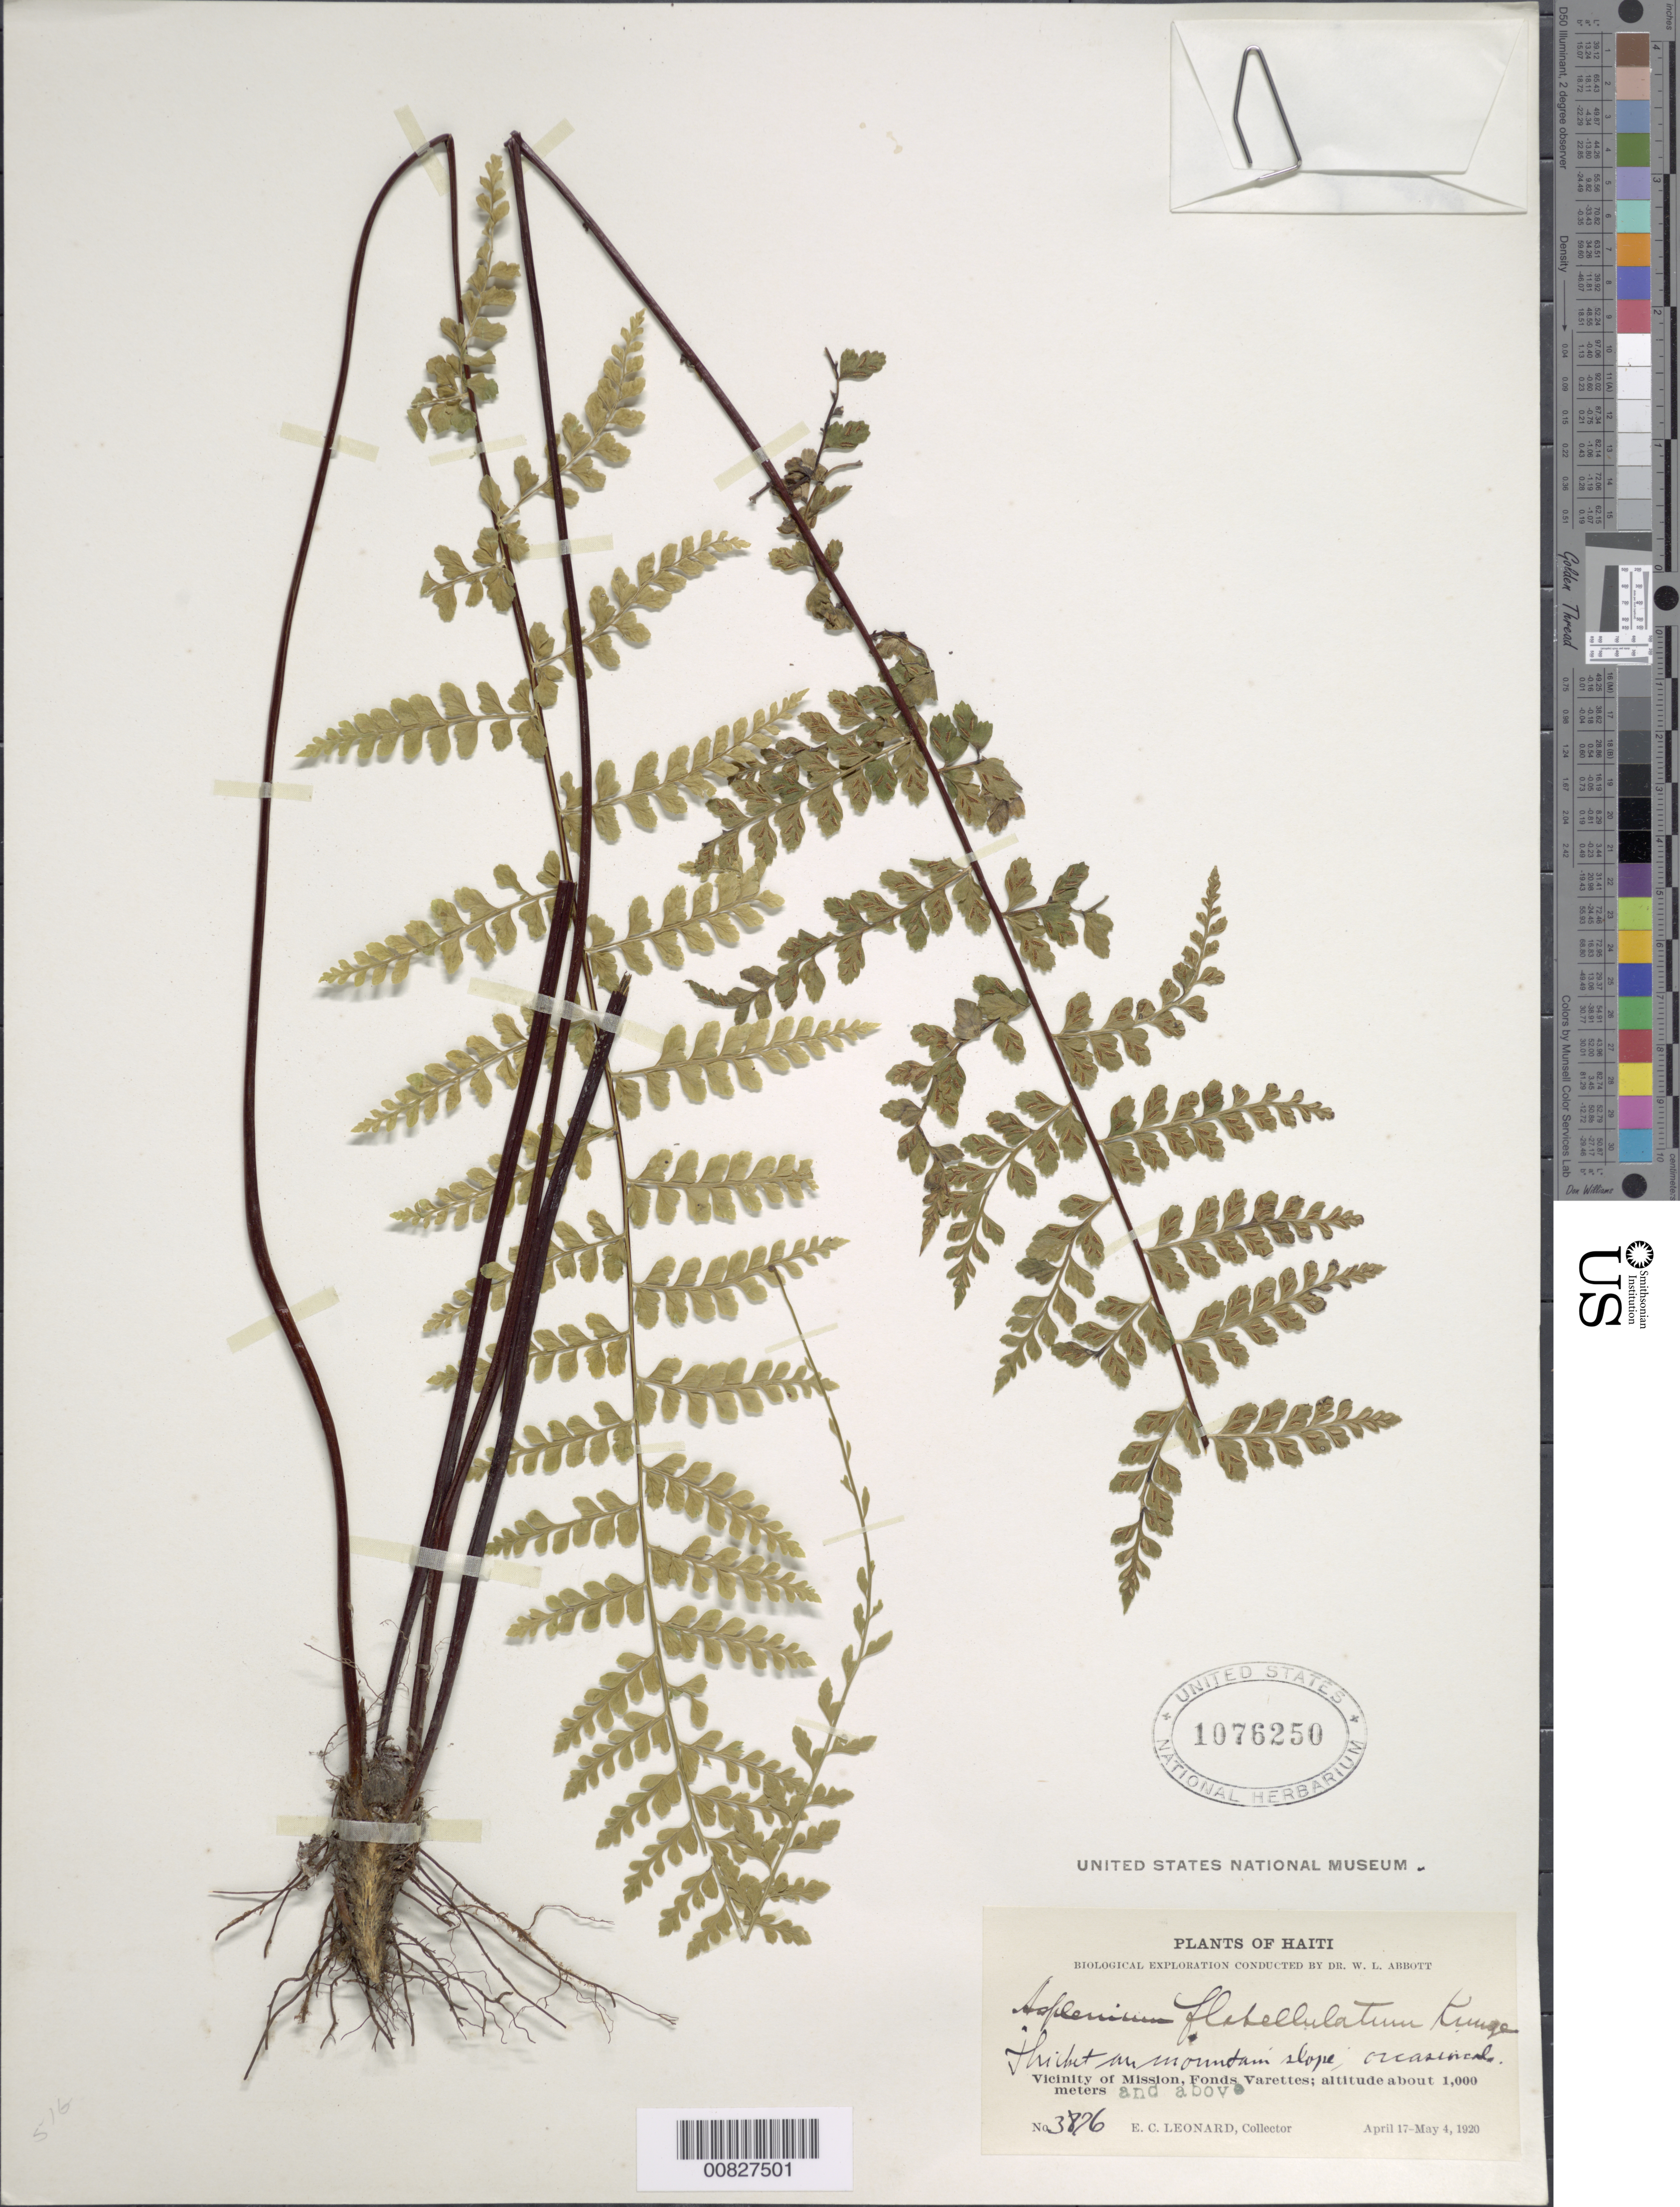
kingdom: Plantae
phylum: Tracheophyta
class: Polypodiopsida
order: Polypodiales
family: Aspleniaceae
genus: Asplenium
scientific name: Asplenium radicans var. partitum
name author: (Klotzsch) Hieron.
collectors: E. C. Leonard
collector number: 3876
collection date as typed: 17 Apr 1920 to 04 May 1920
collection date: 1920-04-17/1920-05-04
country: Haiti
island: Hispaniola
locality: Fonds Varettes, vicinity Mission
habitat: Thicket on mountain slope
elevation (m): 1000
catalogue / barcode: US 1076250